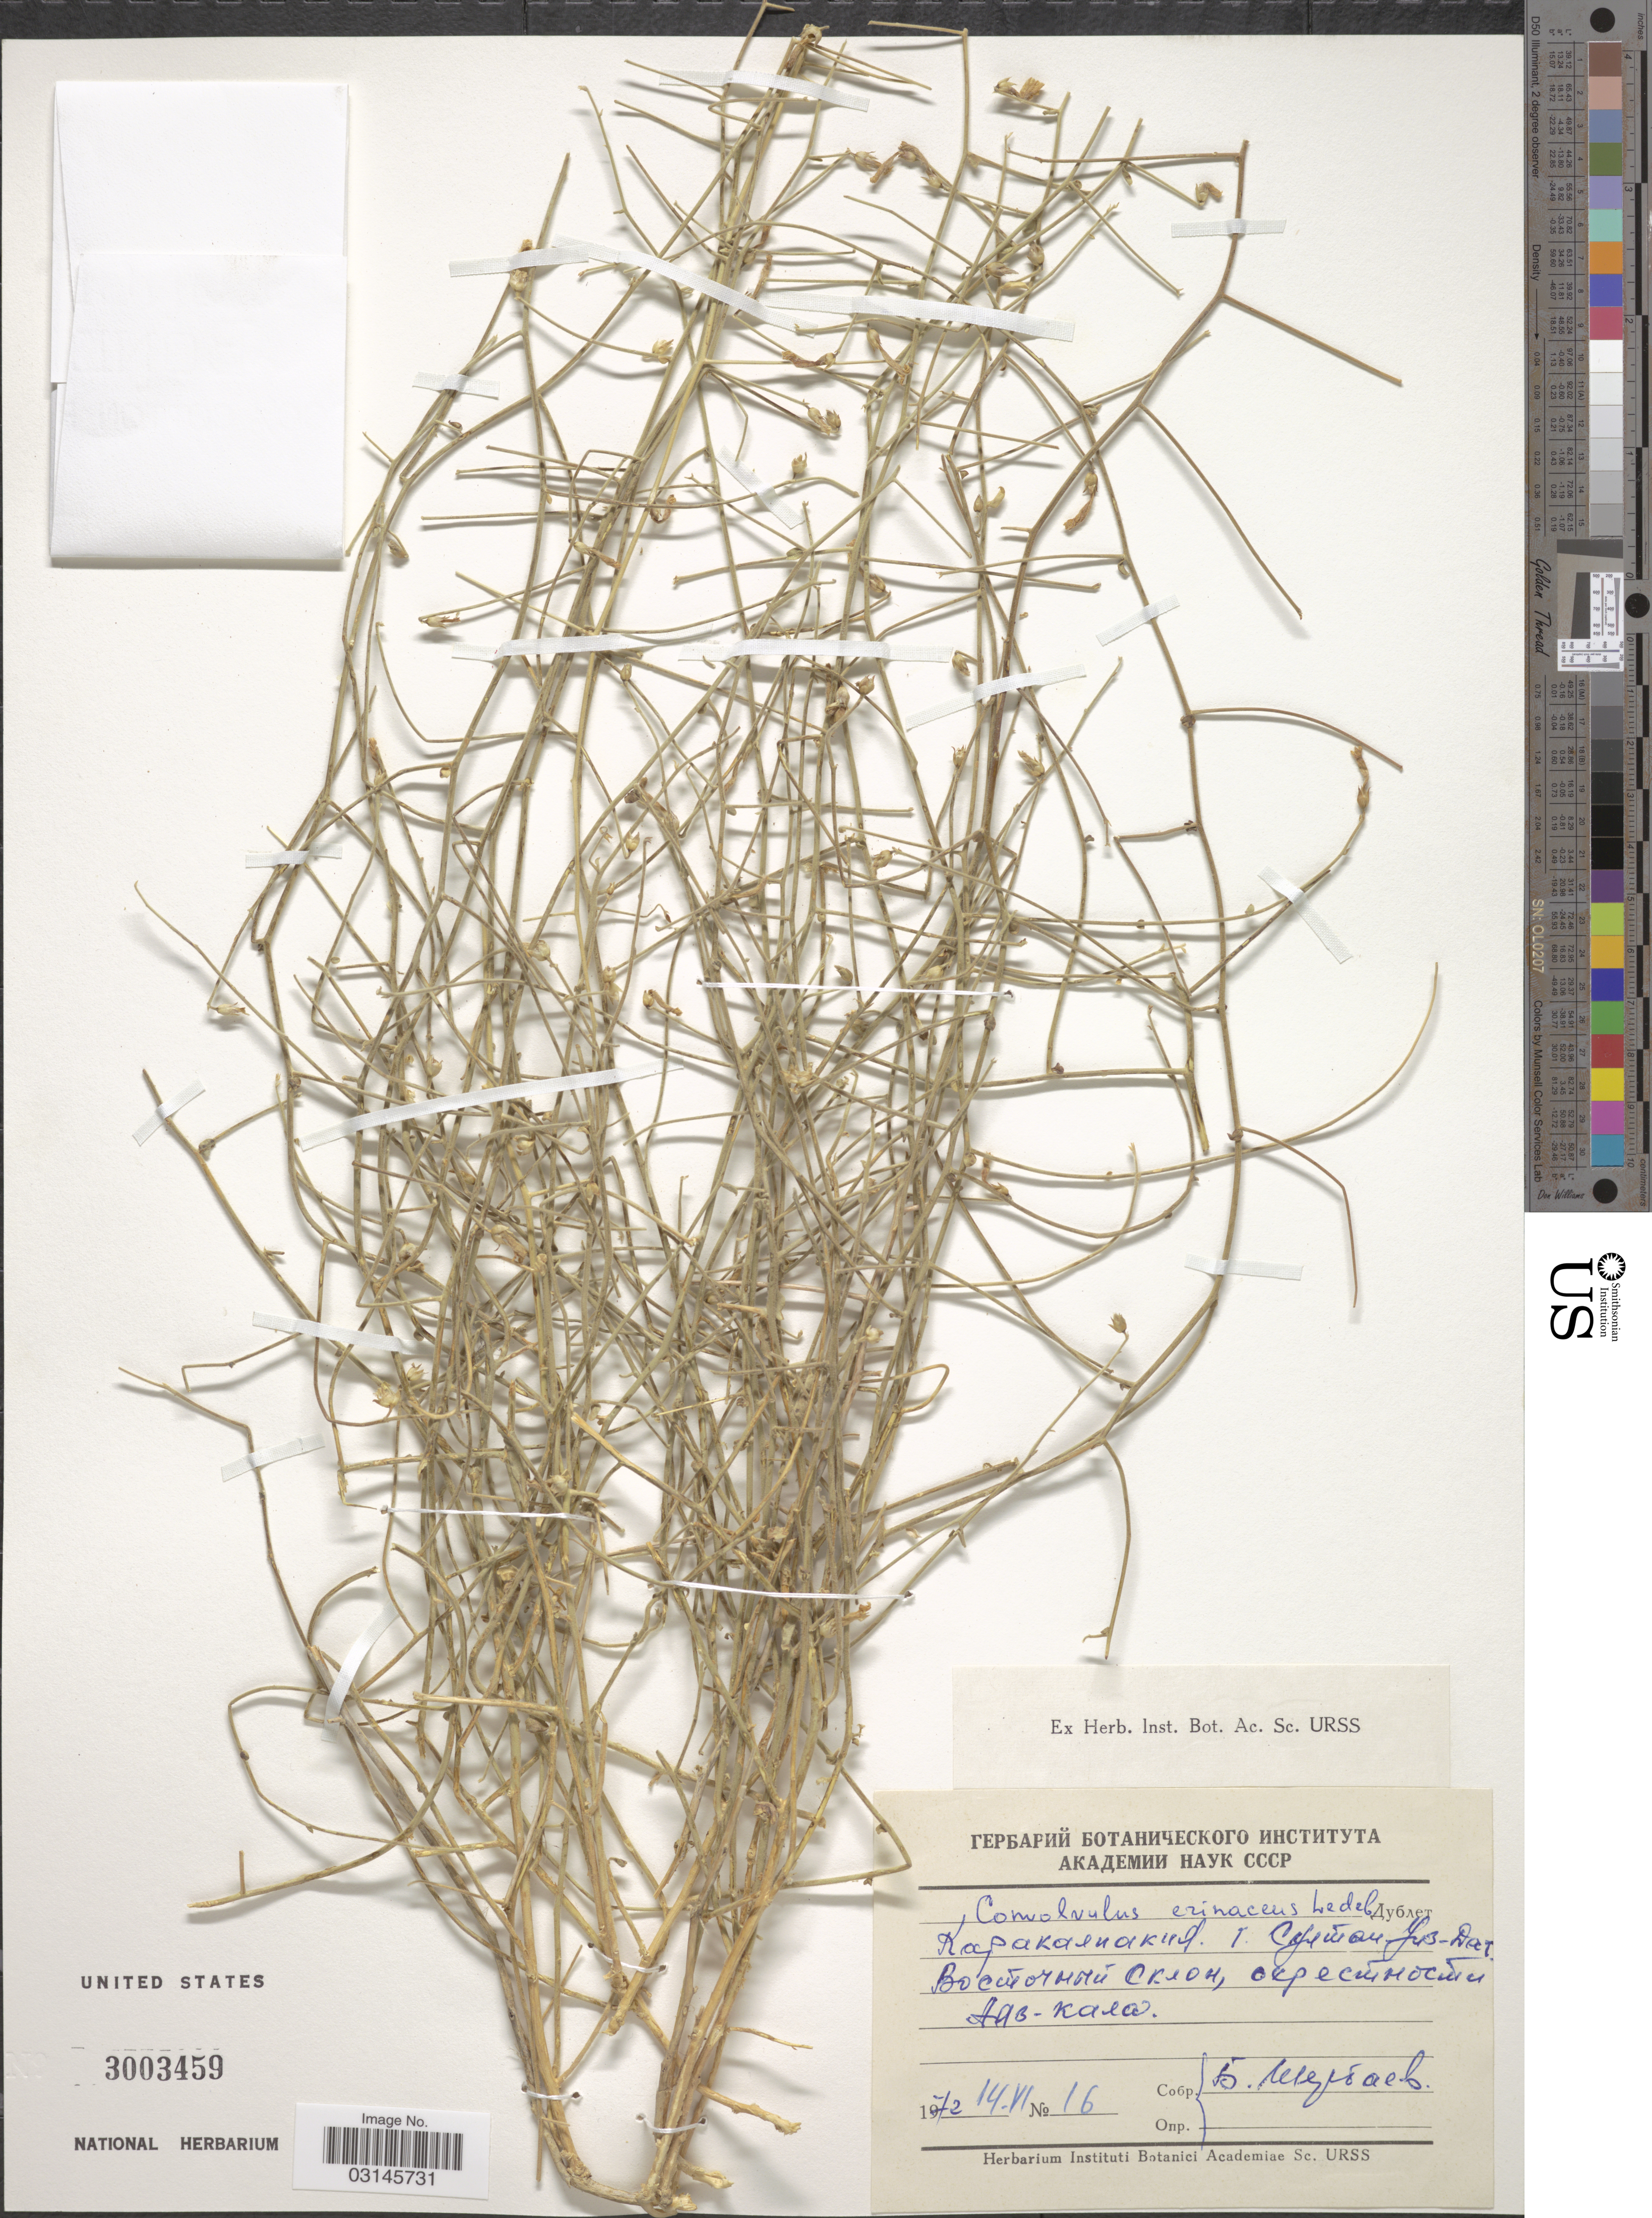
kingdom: Plantae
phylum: Tracheophyta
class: Magnoliopsida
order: Solanales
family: Convolvulaceae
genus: Convolvulus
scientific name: Convolvulus erinaceus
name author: Ledeb.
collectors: B. Sherbaev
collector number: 16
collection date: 1972-06-14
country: Uzbekistan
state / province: Qoraqalpog'iston Republikasi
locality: Sultan-Uizdag.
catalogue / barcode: US 3003459